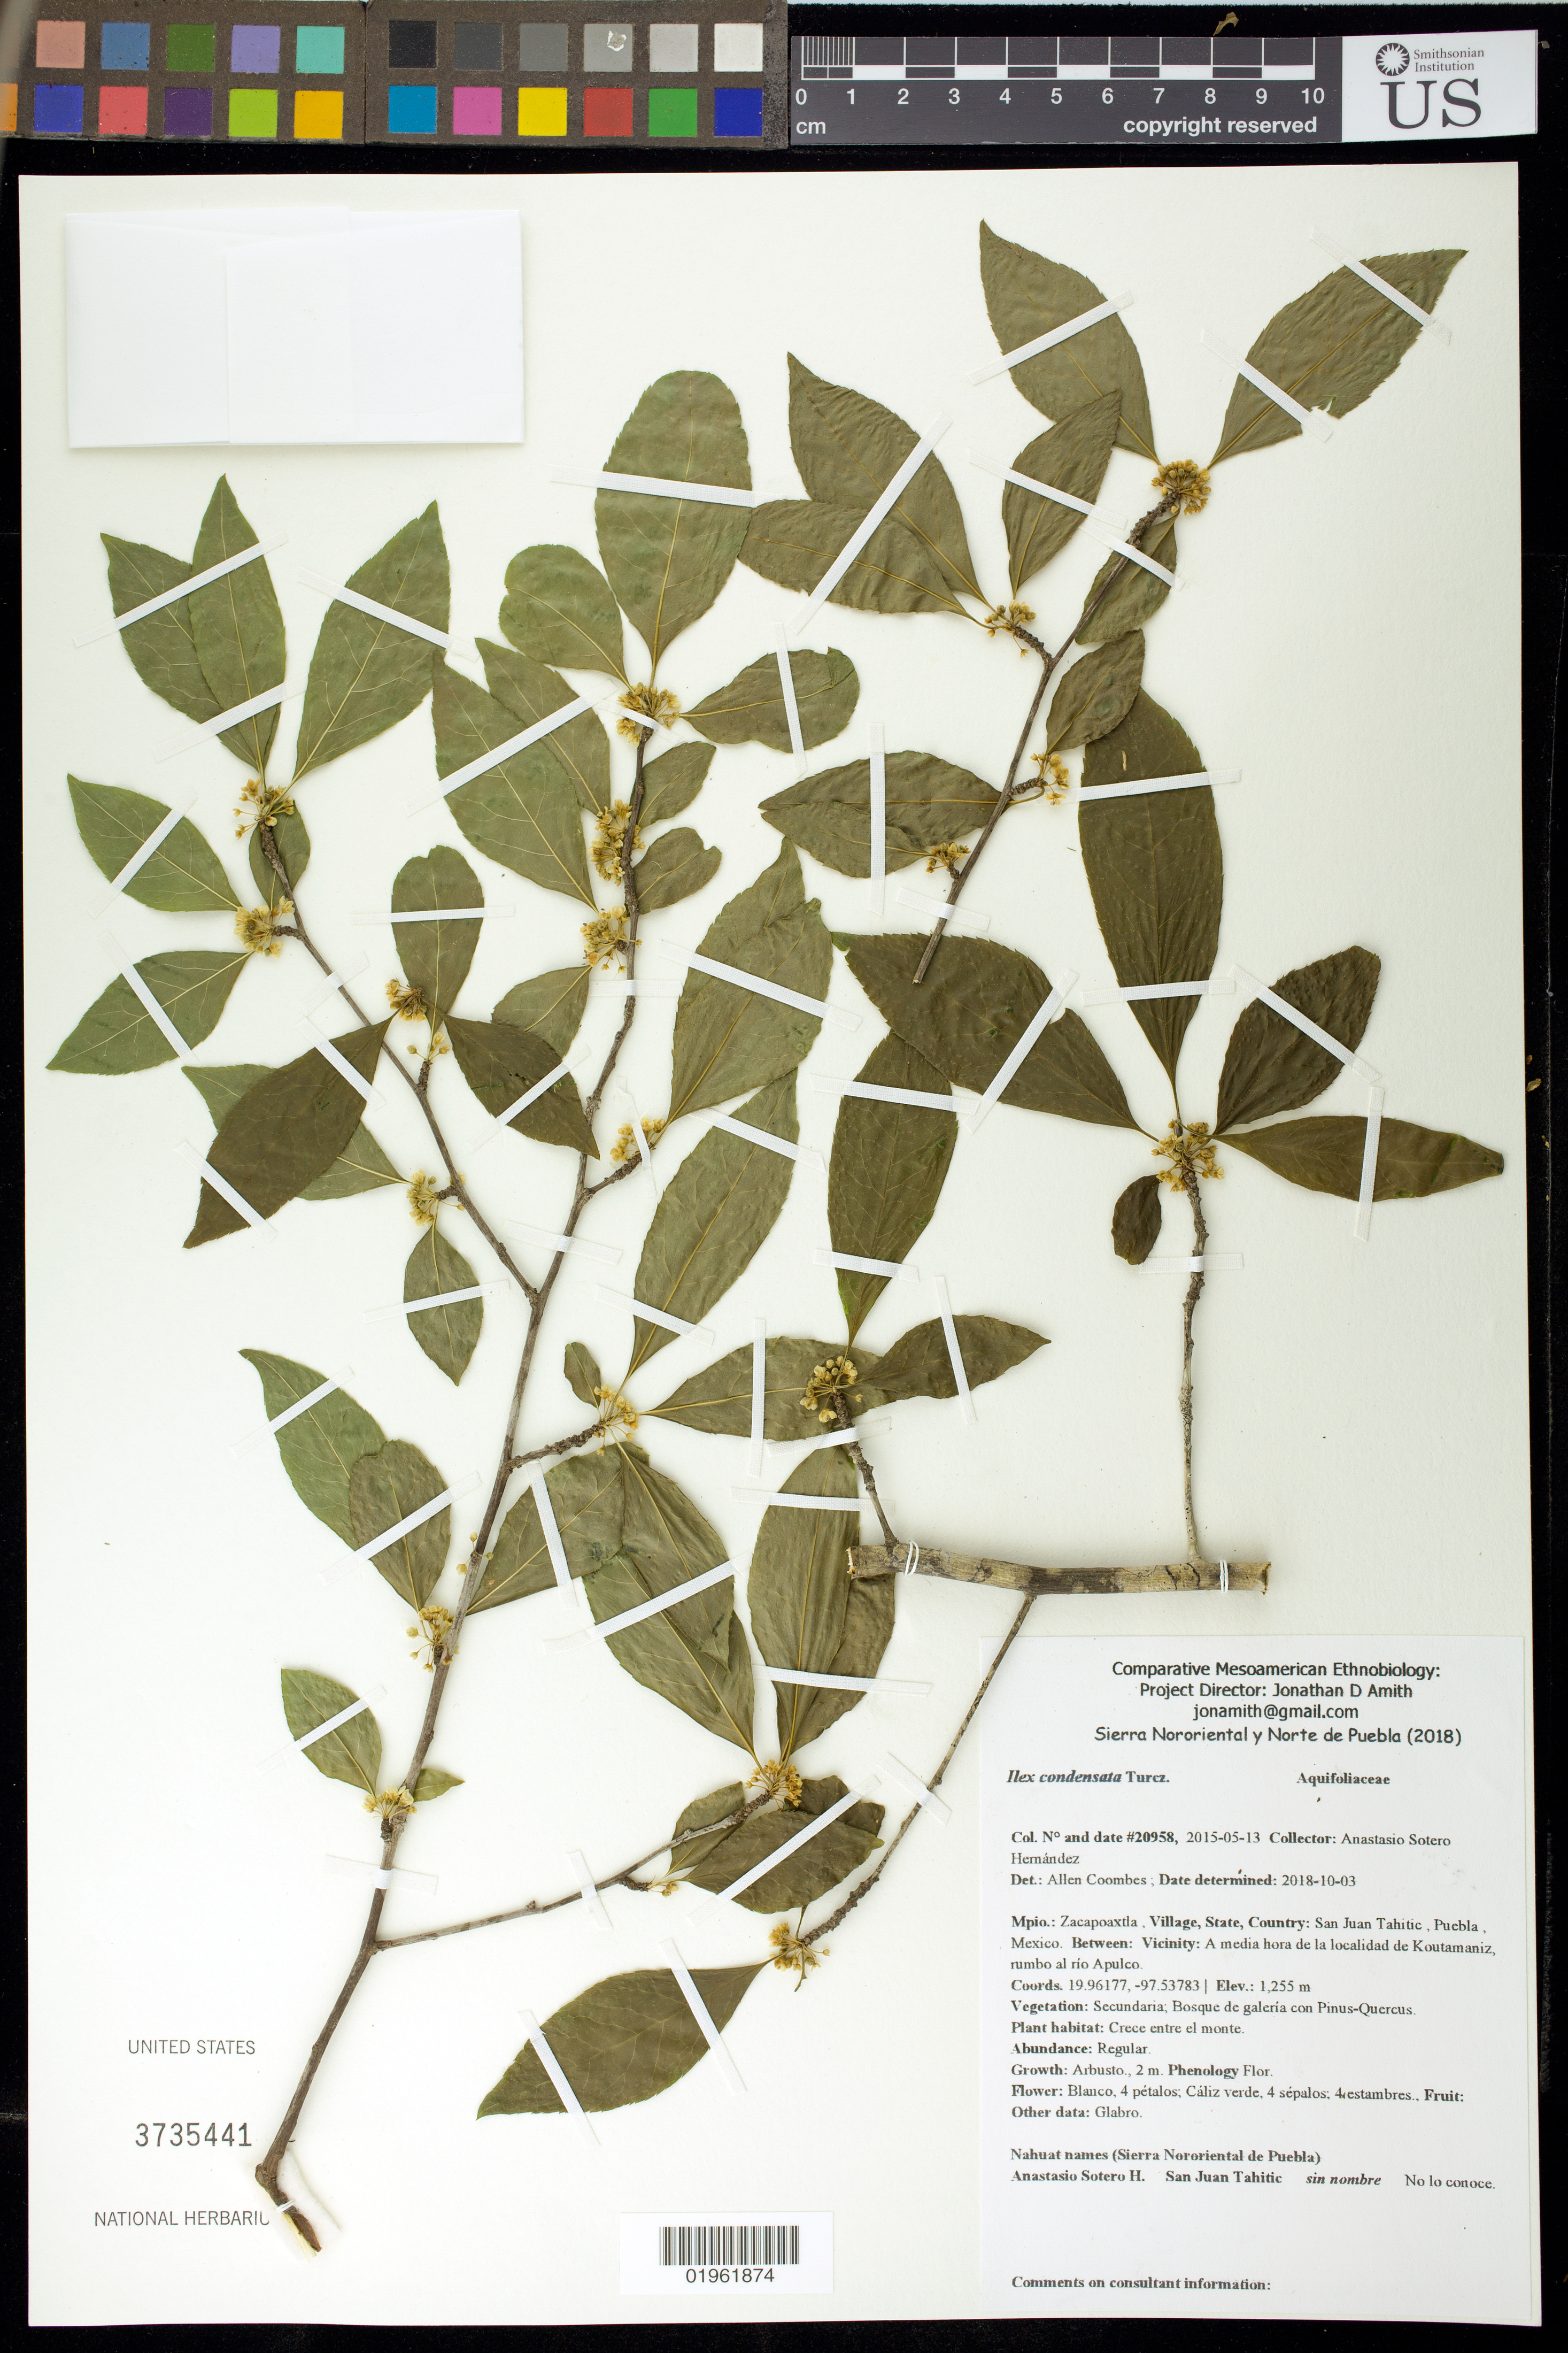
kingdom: Plantae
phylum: Tracheophyta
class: Magnoliopsida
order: Aquifoliales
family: Aquifoliaceae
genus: Ilex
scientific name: Ilex condensata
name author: Turcz.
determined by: Coombes, Allen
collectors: A. Sotero H.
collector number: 20958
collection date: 2015-05-13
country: México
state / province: Puebla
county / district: Zacapoaxtla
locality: PUEBLO: San Juan Tahitic; LOCALIDAD EXACTA: A media hora de la localidad de Koutamaniz, rumbo al río Apulco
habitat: Bosque de galería con Pinus-Quercus | Crece entre el monte.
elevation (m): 1255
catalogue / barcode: US 3735441